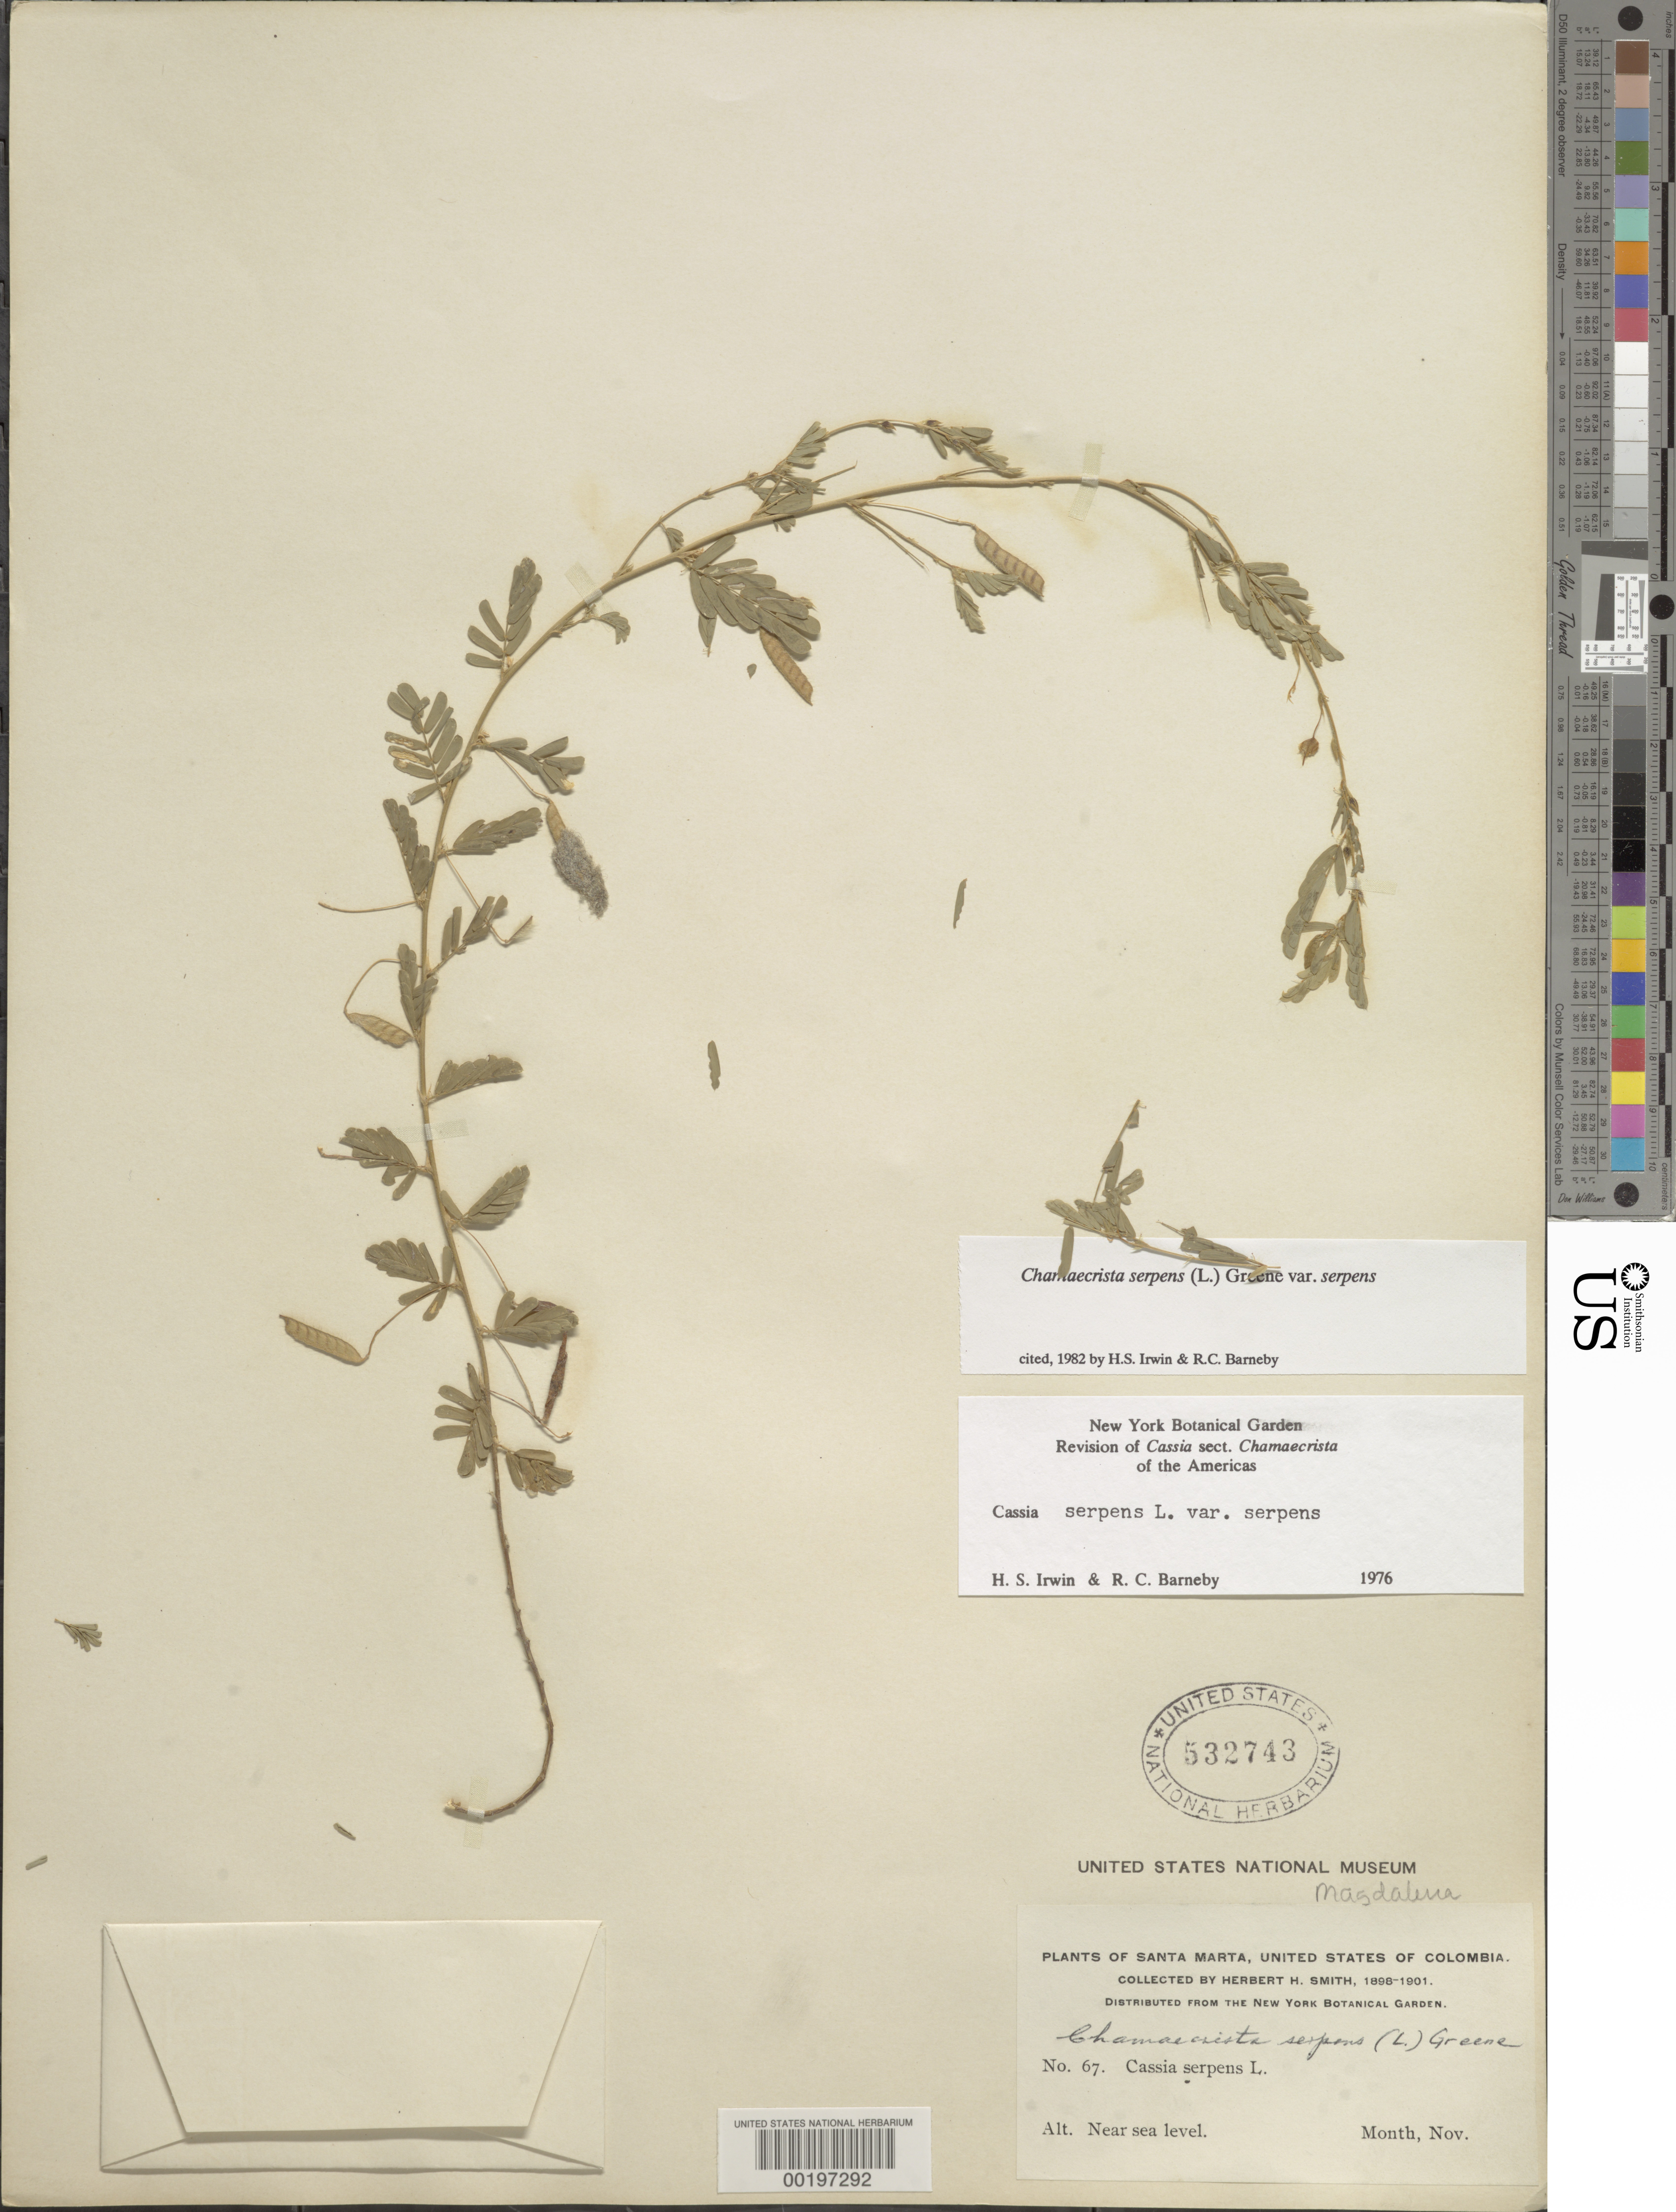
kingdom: Plantae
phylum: Tracheophyta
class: Magnoliopsida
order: Fabales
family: Fabaceae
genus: Chamaecrista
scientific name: Chamaecrista serpens var. serpens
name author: (L.) Greene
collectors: Herbert H. Smith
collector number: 67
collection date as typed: Nov 1898 to -- Nov 1901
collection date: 1898-11/1901-11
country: Colombia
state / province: Magdalena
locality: Santa Marta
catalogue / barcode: US 532743